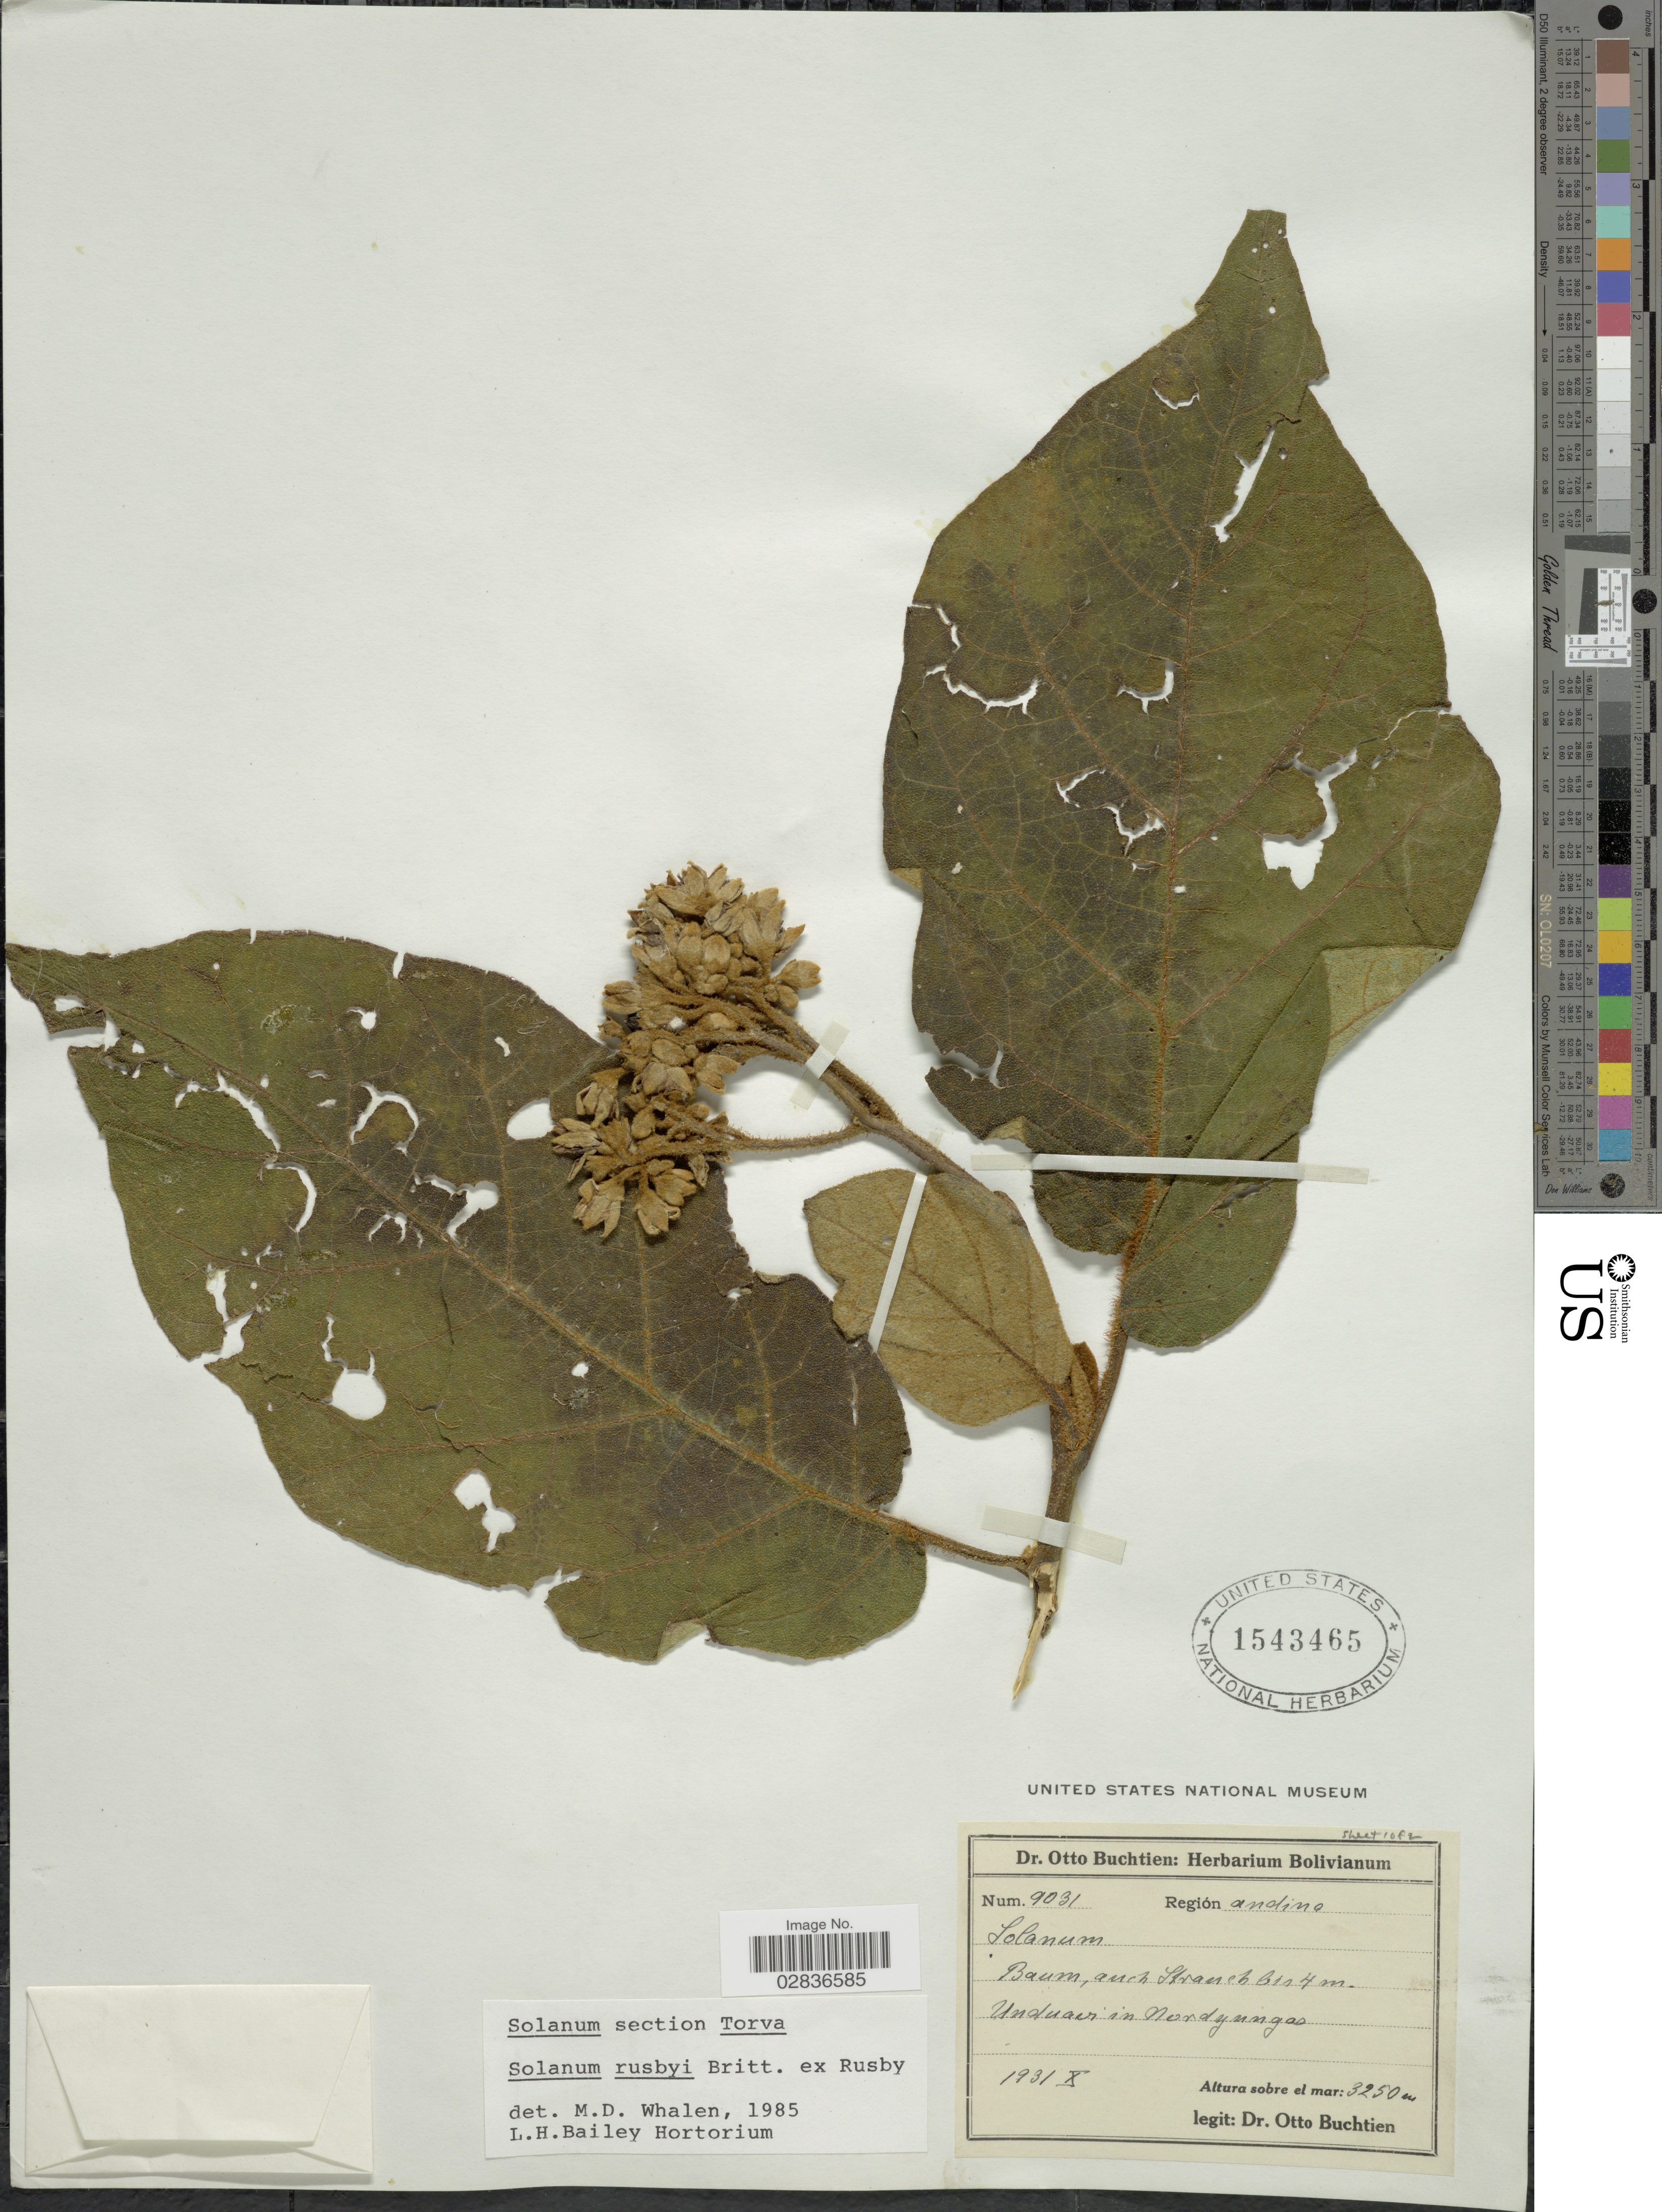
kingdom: Plantae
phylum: Tracheophyta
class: Magnoliopsida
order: Solanales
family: Solanaceae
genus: Solanum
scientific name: Solanum rusbyi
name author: Britton ex Rusby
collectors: O. Buchtien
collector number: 9031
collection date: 1931-10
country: Bolivia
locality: Región andina. Unduavi in Nordyungas.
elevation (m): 3250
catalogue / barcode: US 1543465